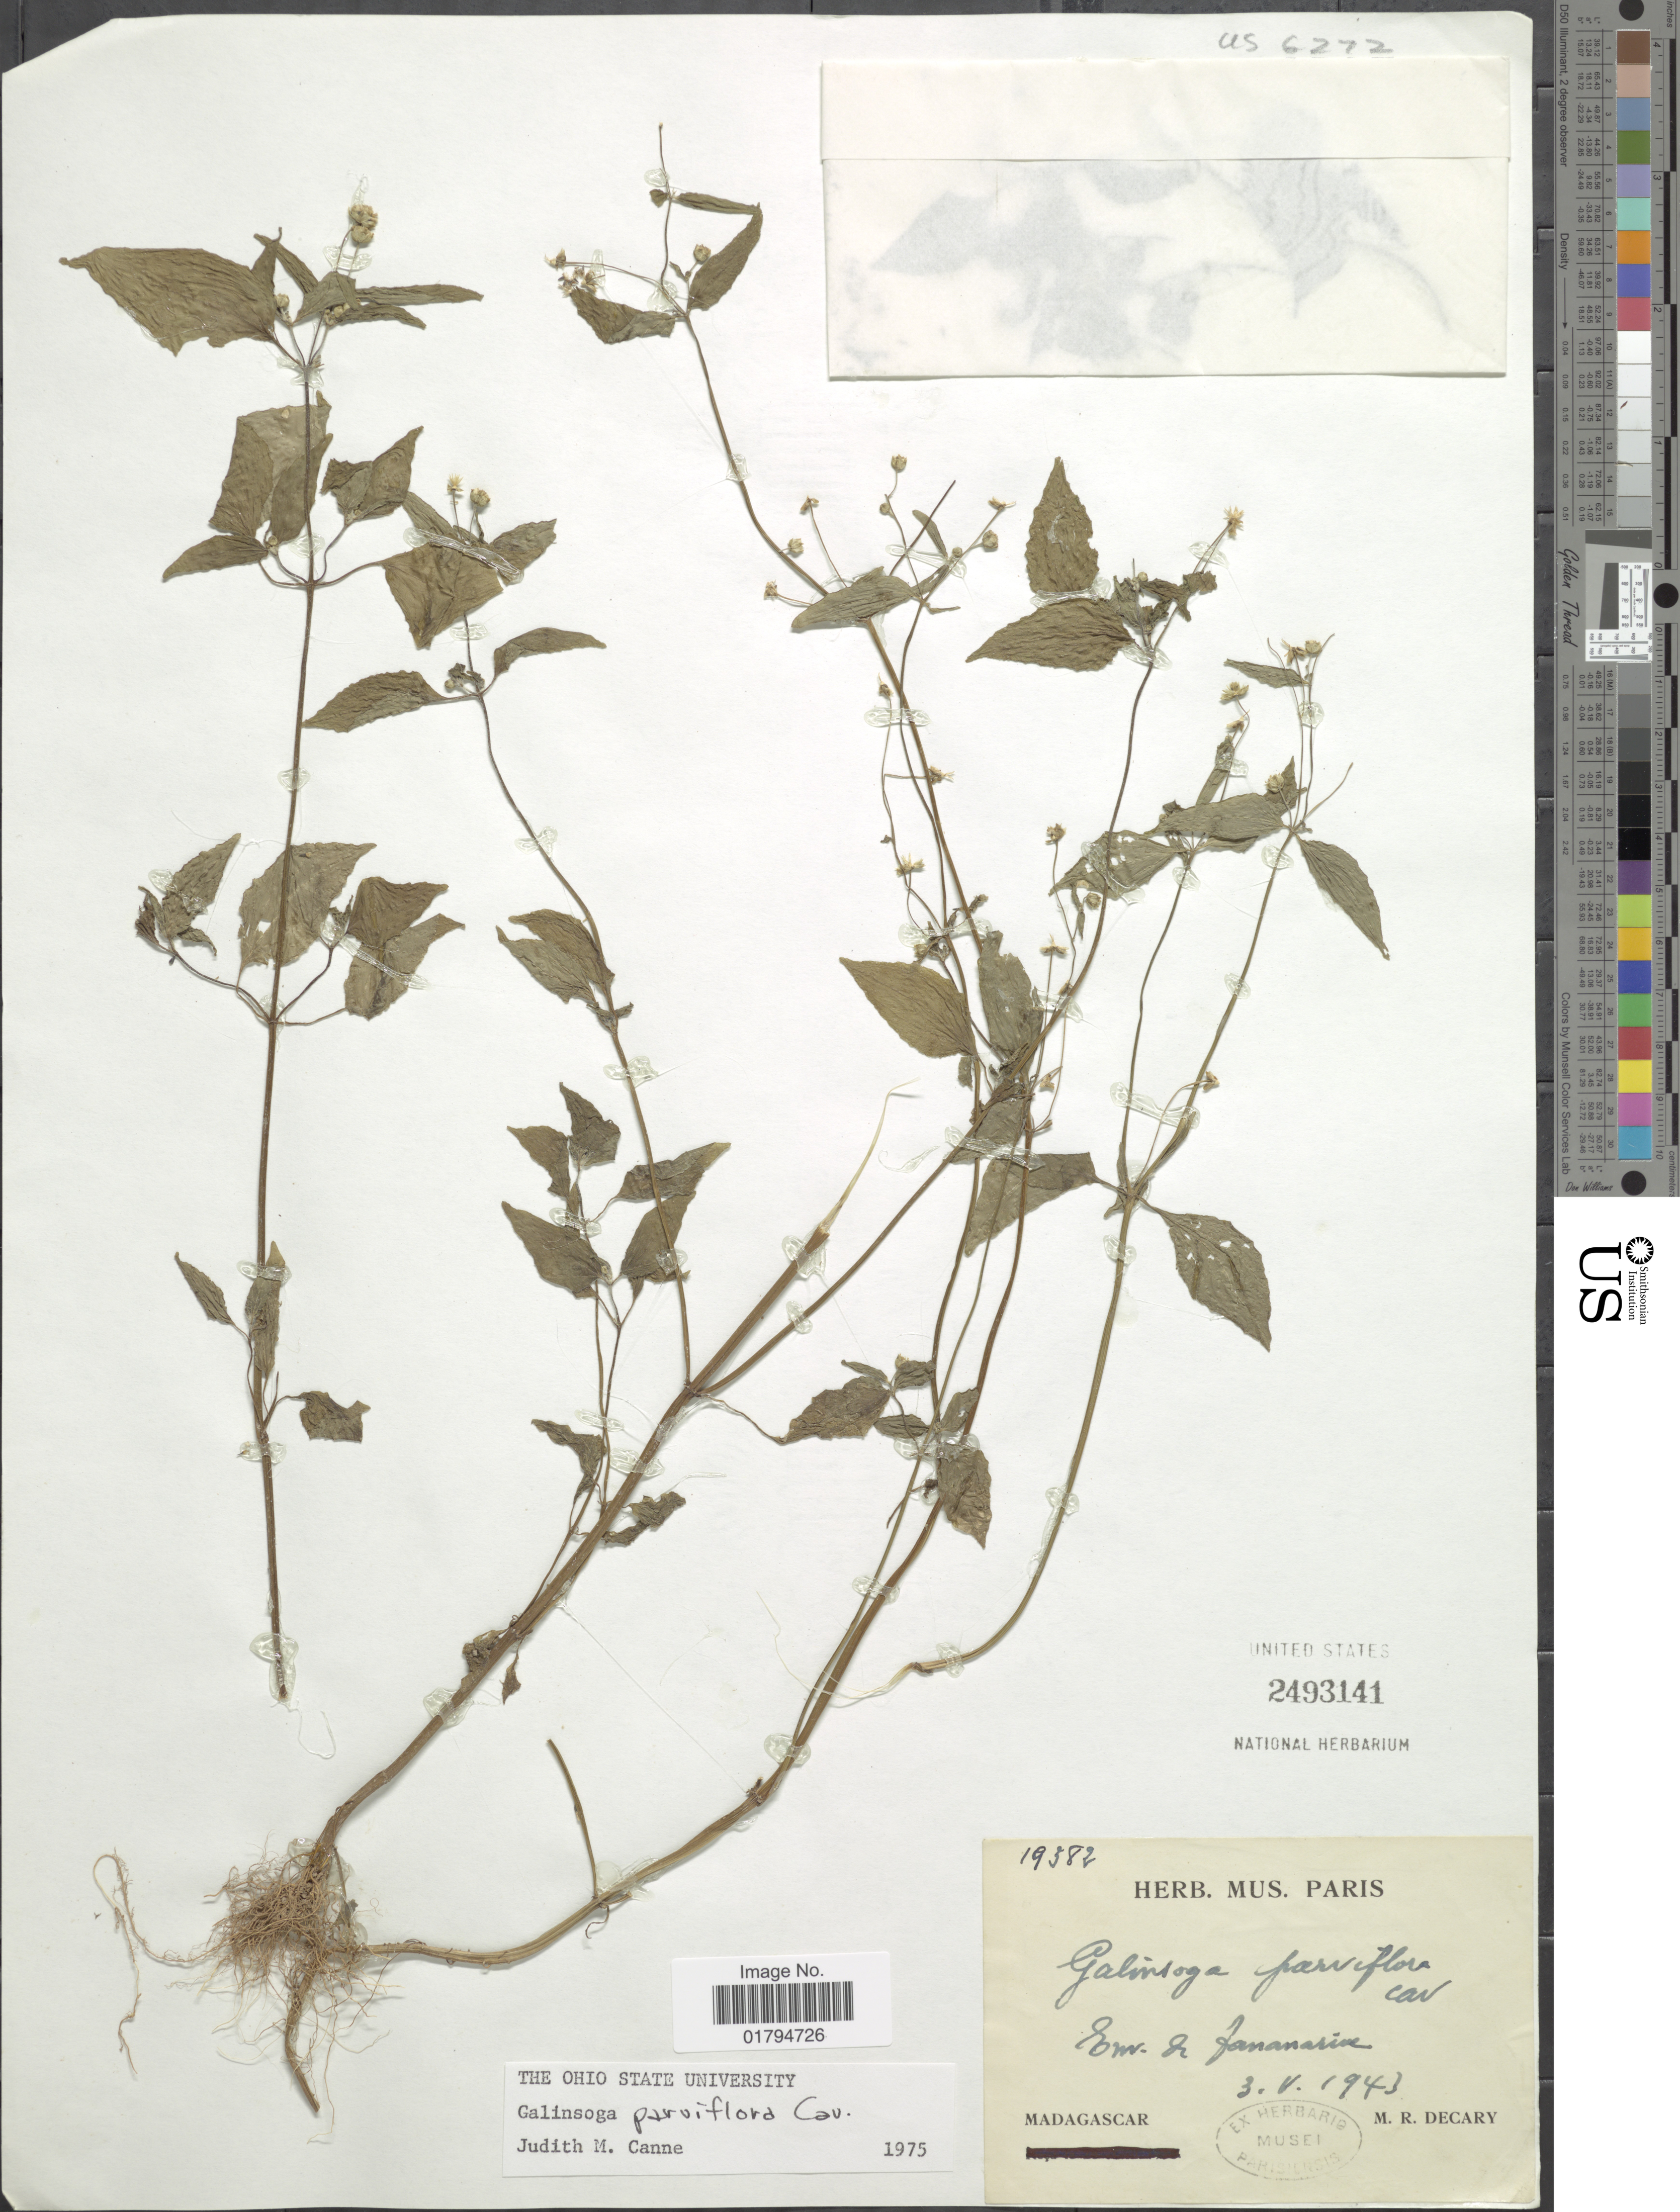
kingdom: Plantae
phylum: Tracheophyta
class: Magnoliopsida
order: Asterales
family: Asteraceae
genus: Galinsoga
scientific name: Galinsoga parviflora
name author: Cav.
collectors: R. Decary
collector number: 19382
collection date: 1943-05-03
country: Madagascar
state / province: Analamanga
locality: Env. de Tananarive [vicinity of Antananarivo]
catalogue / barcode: US 2493141